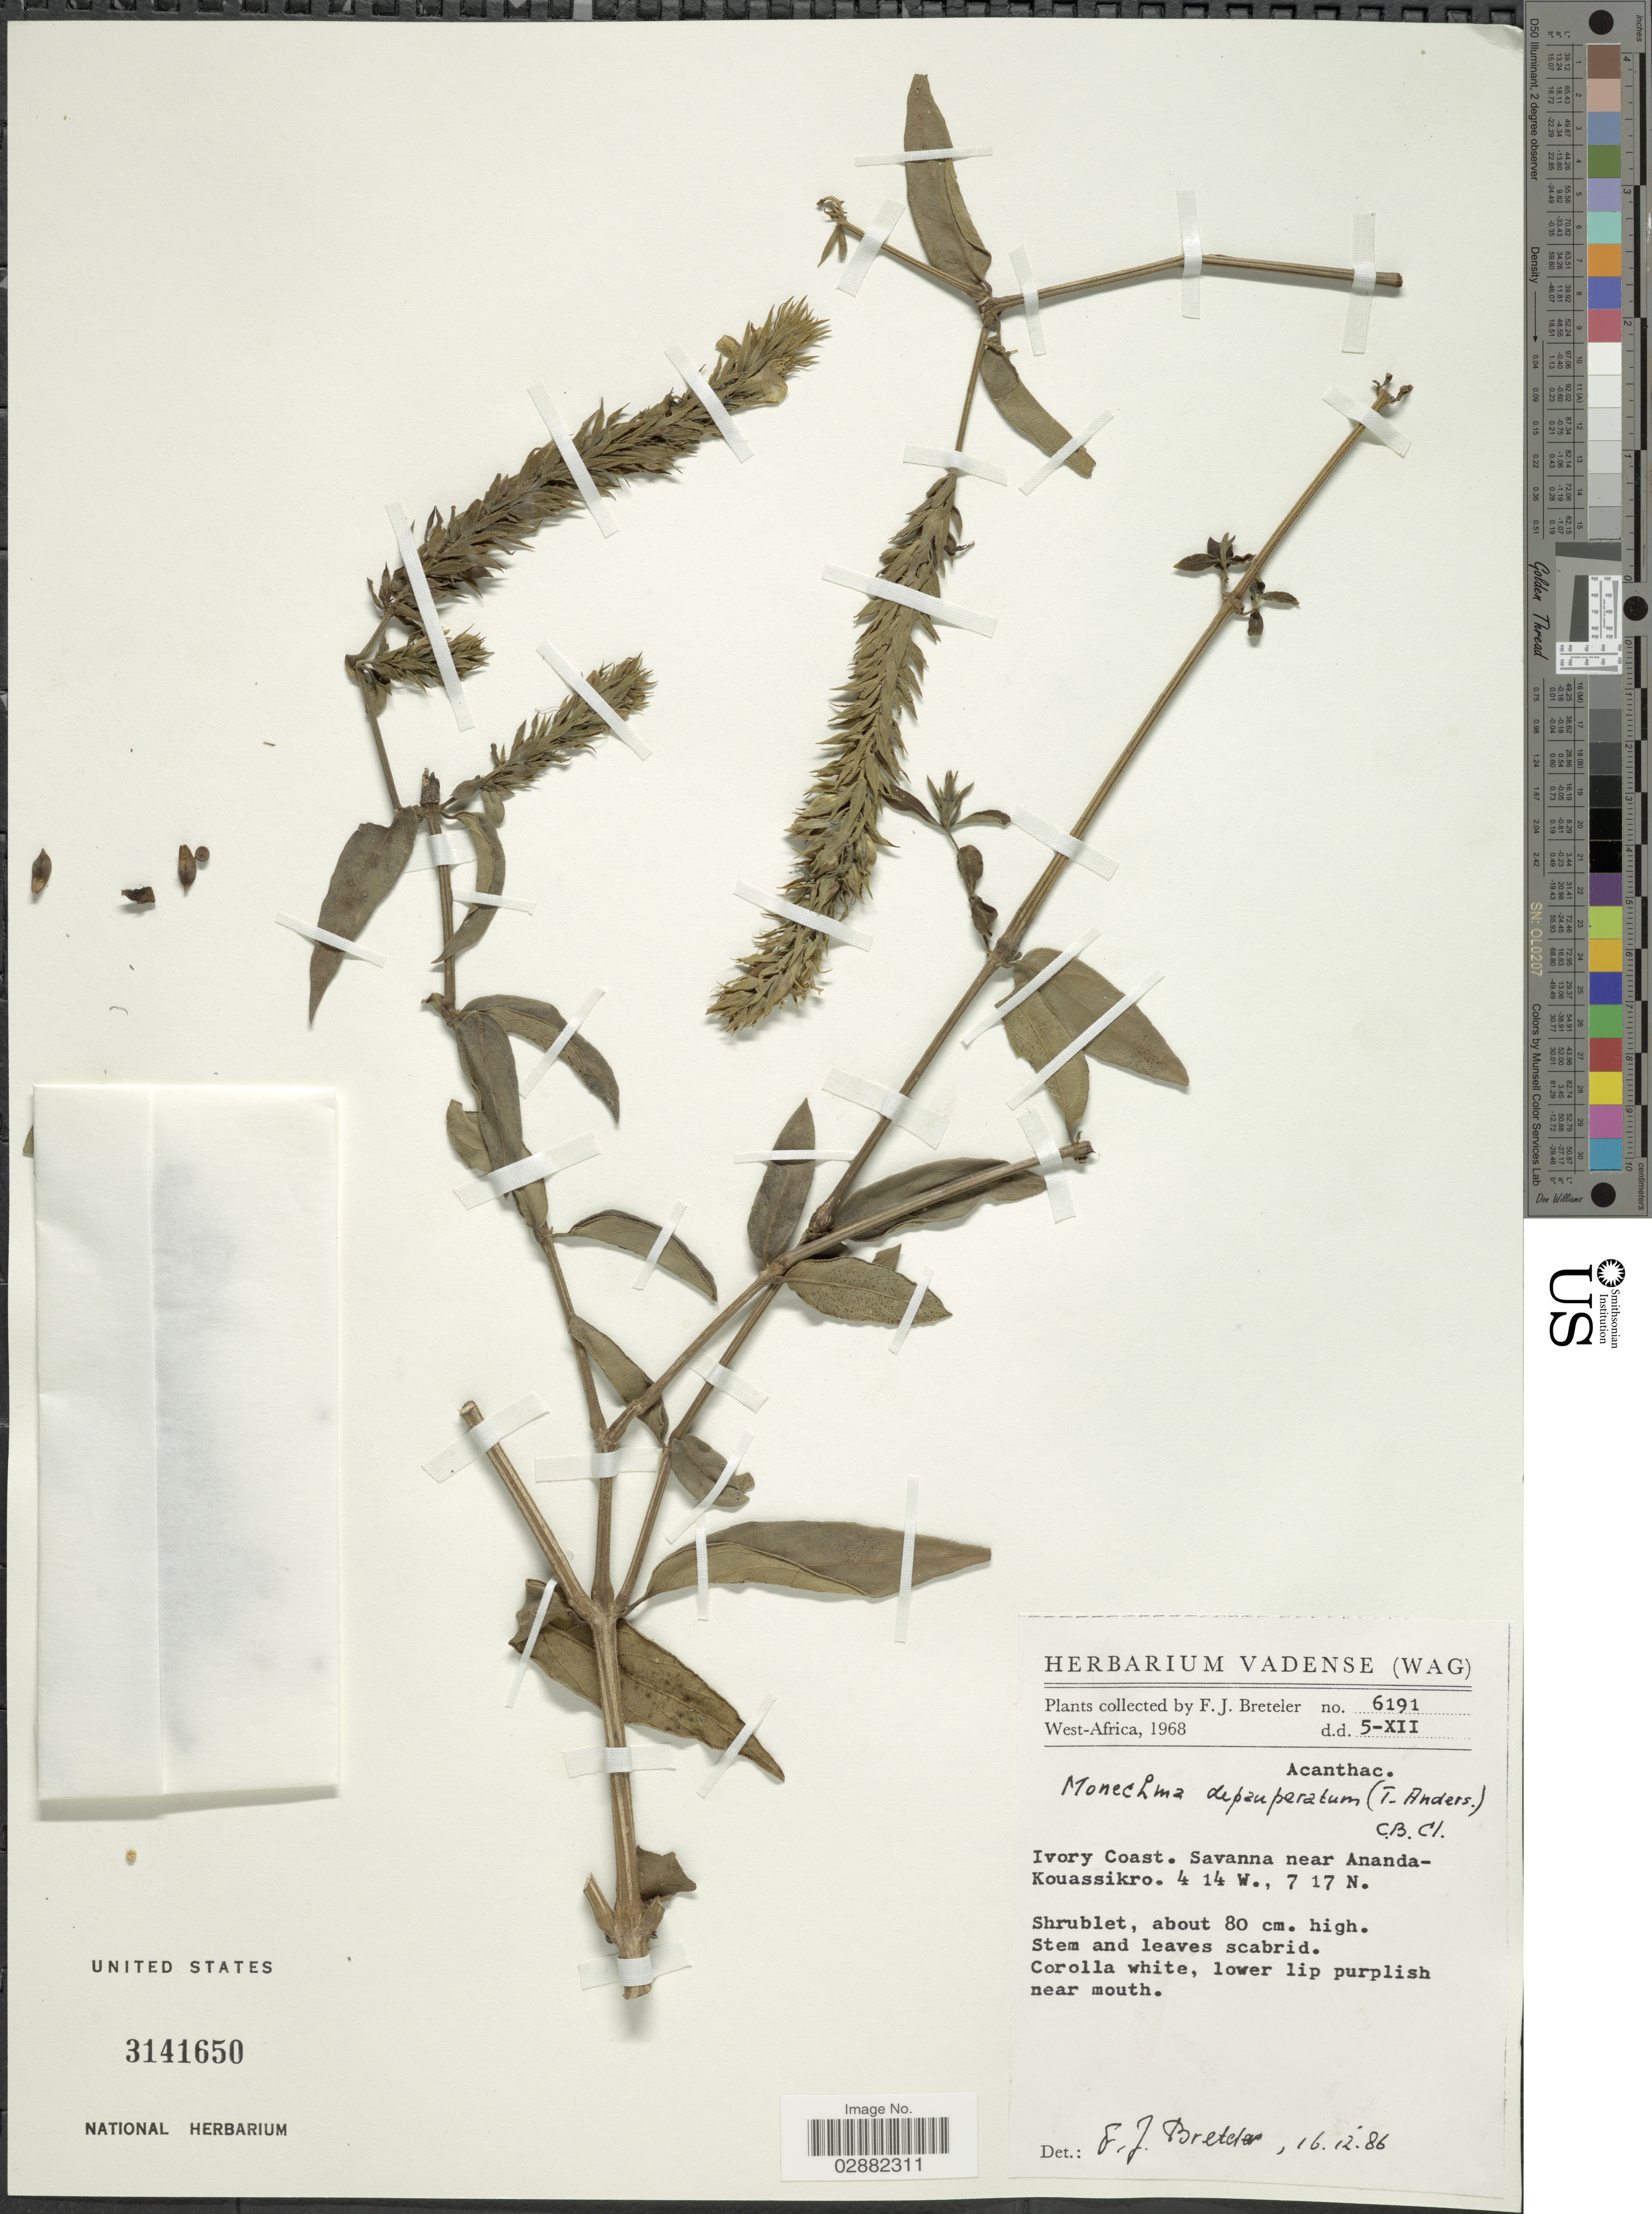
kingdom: Plantae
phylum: Tracheophyta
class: Magnoliopsida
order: Lamiales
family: Acanthaceae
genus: Justicia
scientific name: Justicia depauperata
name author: T. Anderson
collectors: F. J. Breteler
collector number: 6191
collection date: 1968-12-05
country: Ivory Coast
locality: West-Africa. Ivory Coast. Savanna near Ananda-Kouassikro.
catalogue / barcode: US 3141650